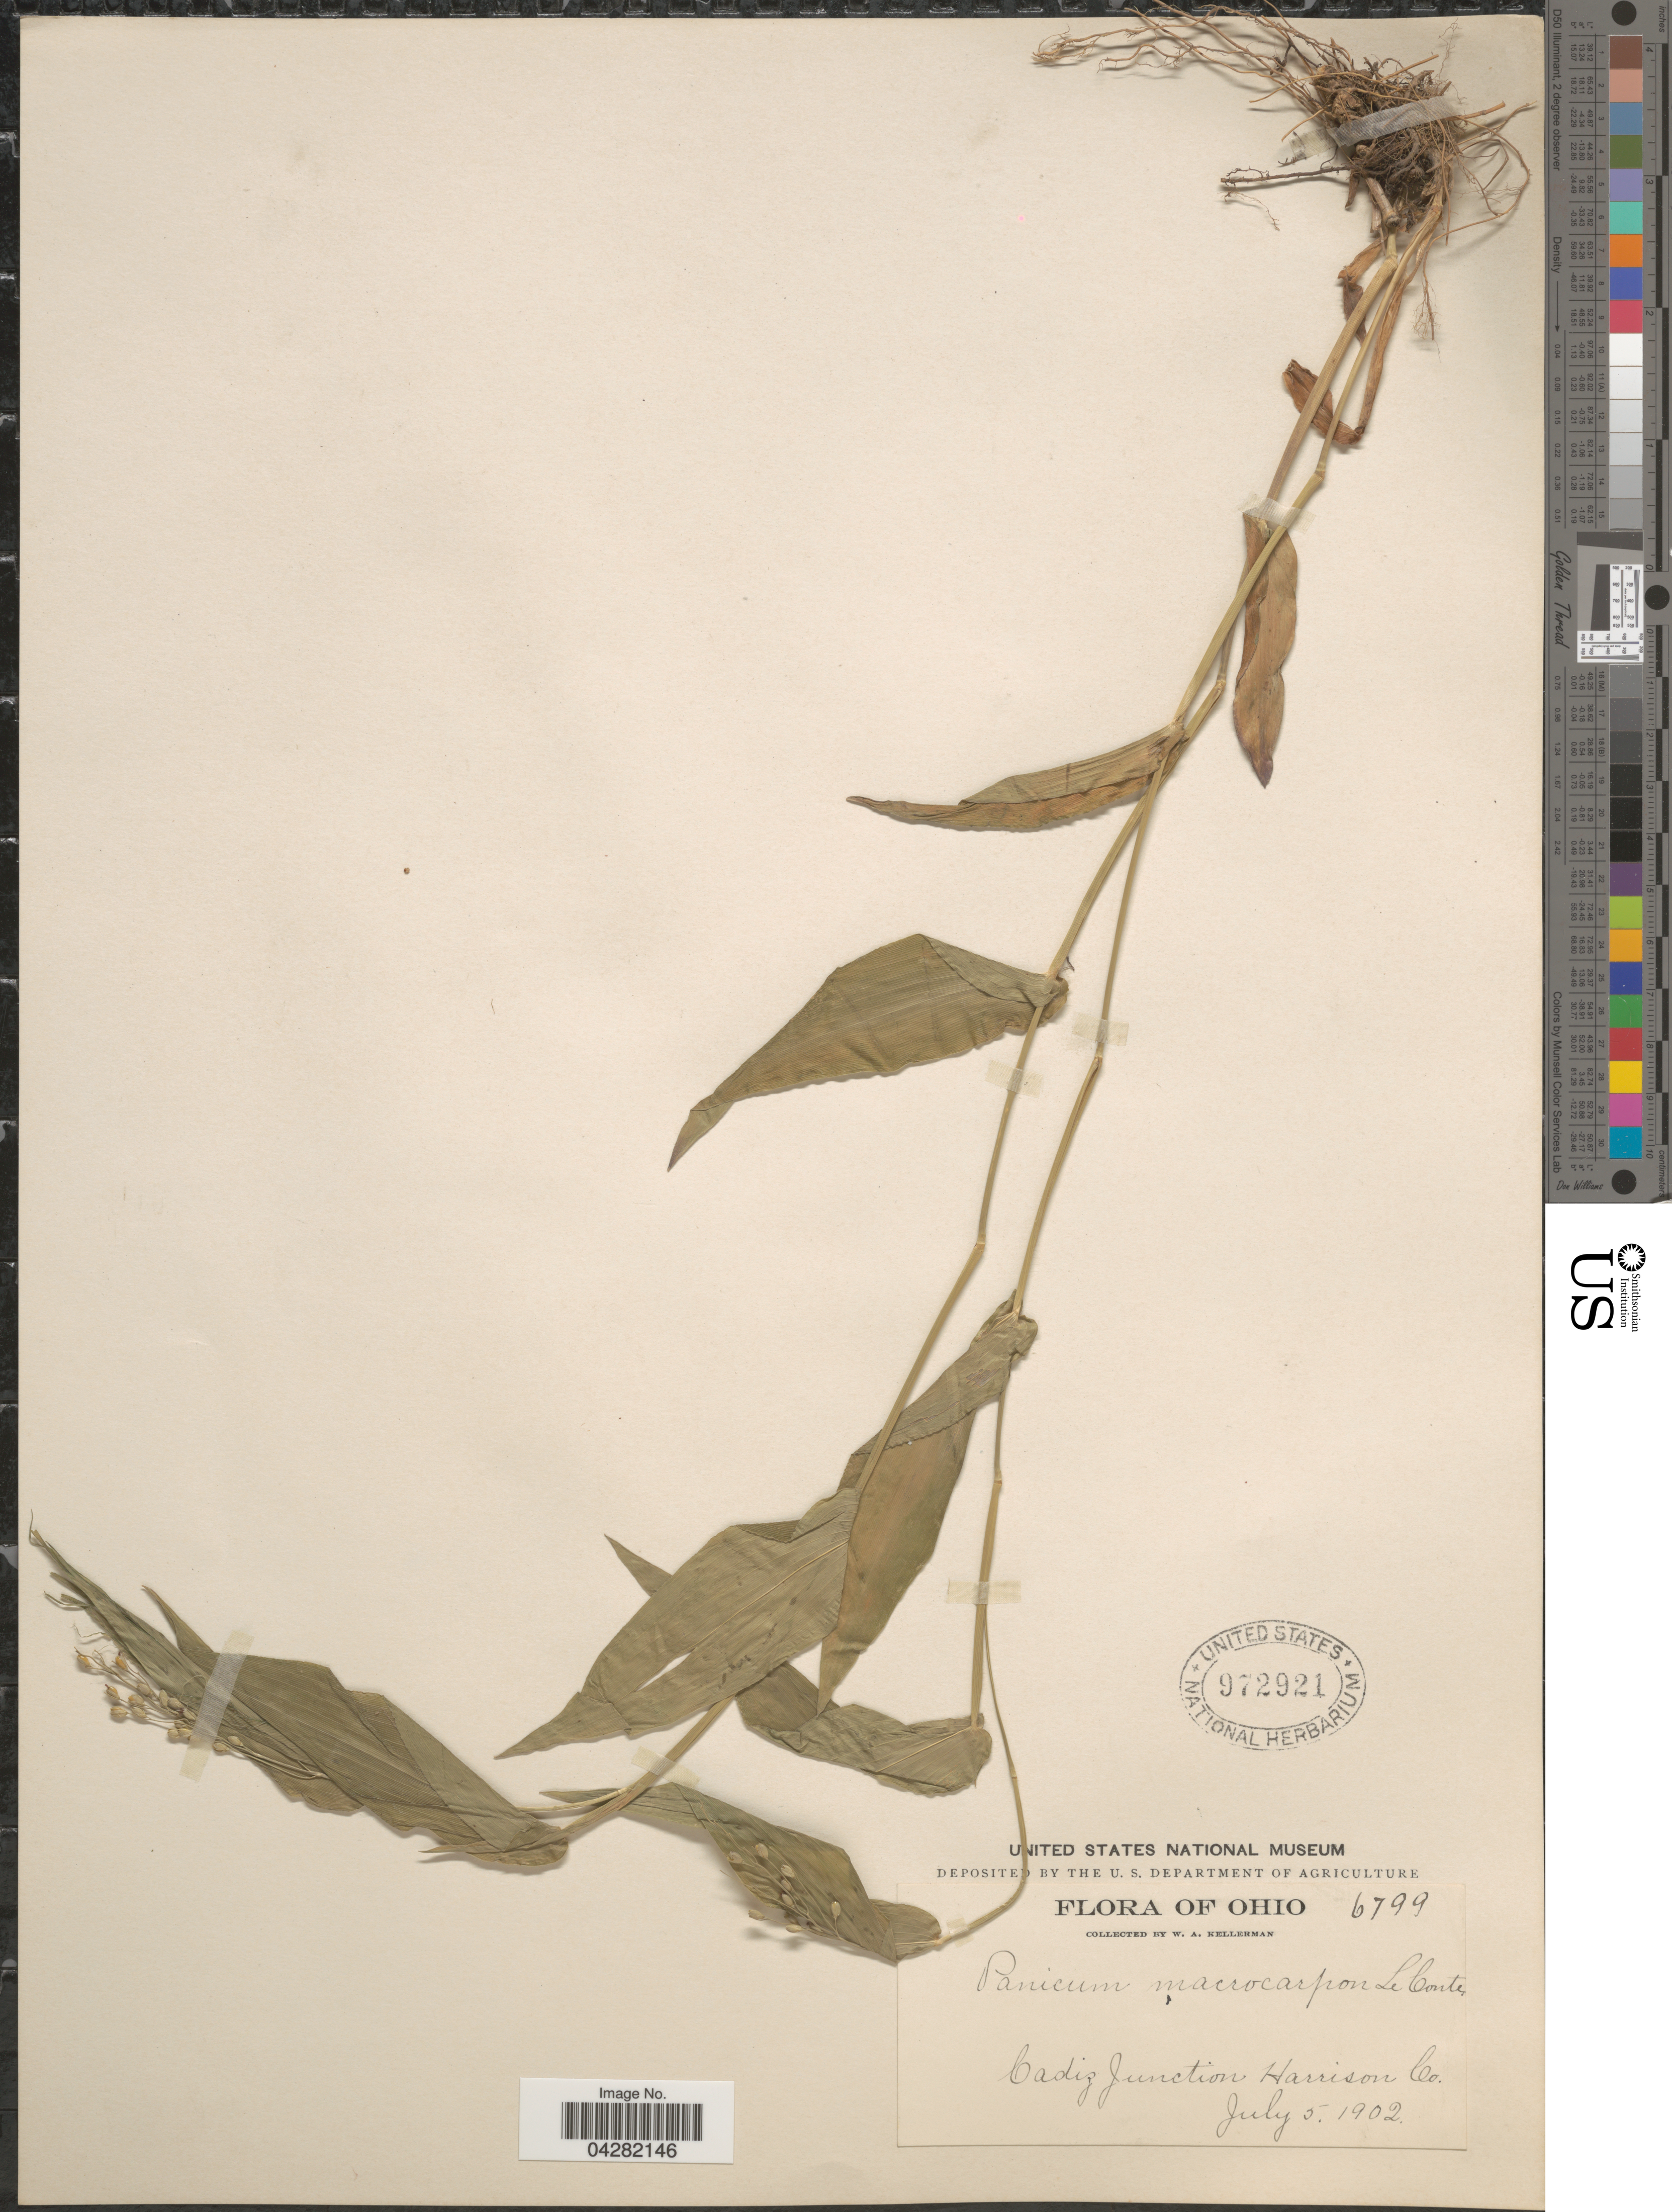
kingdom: Plantae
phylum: Tracheophyta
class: Liliopsida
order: Poales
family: Poaceae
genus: Dichanthelium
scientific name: Dichanthelium latifolium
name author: (L.) Harvill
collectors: W. Kellerman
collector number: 6799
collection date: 1902-07-05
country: United States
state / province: Ohio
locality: Cadiz Junction Harrison Co.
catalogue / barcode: US 972921